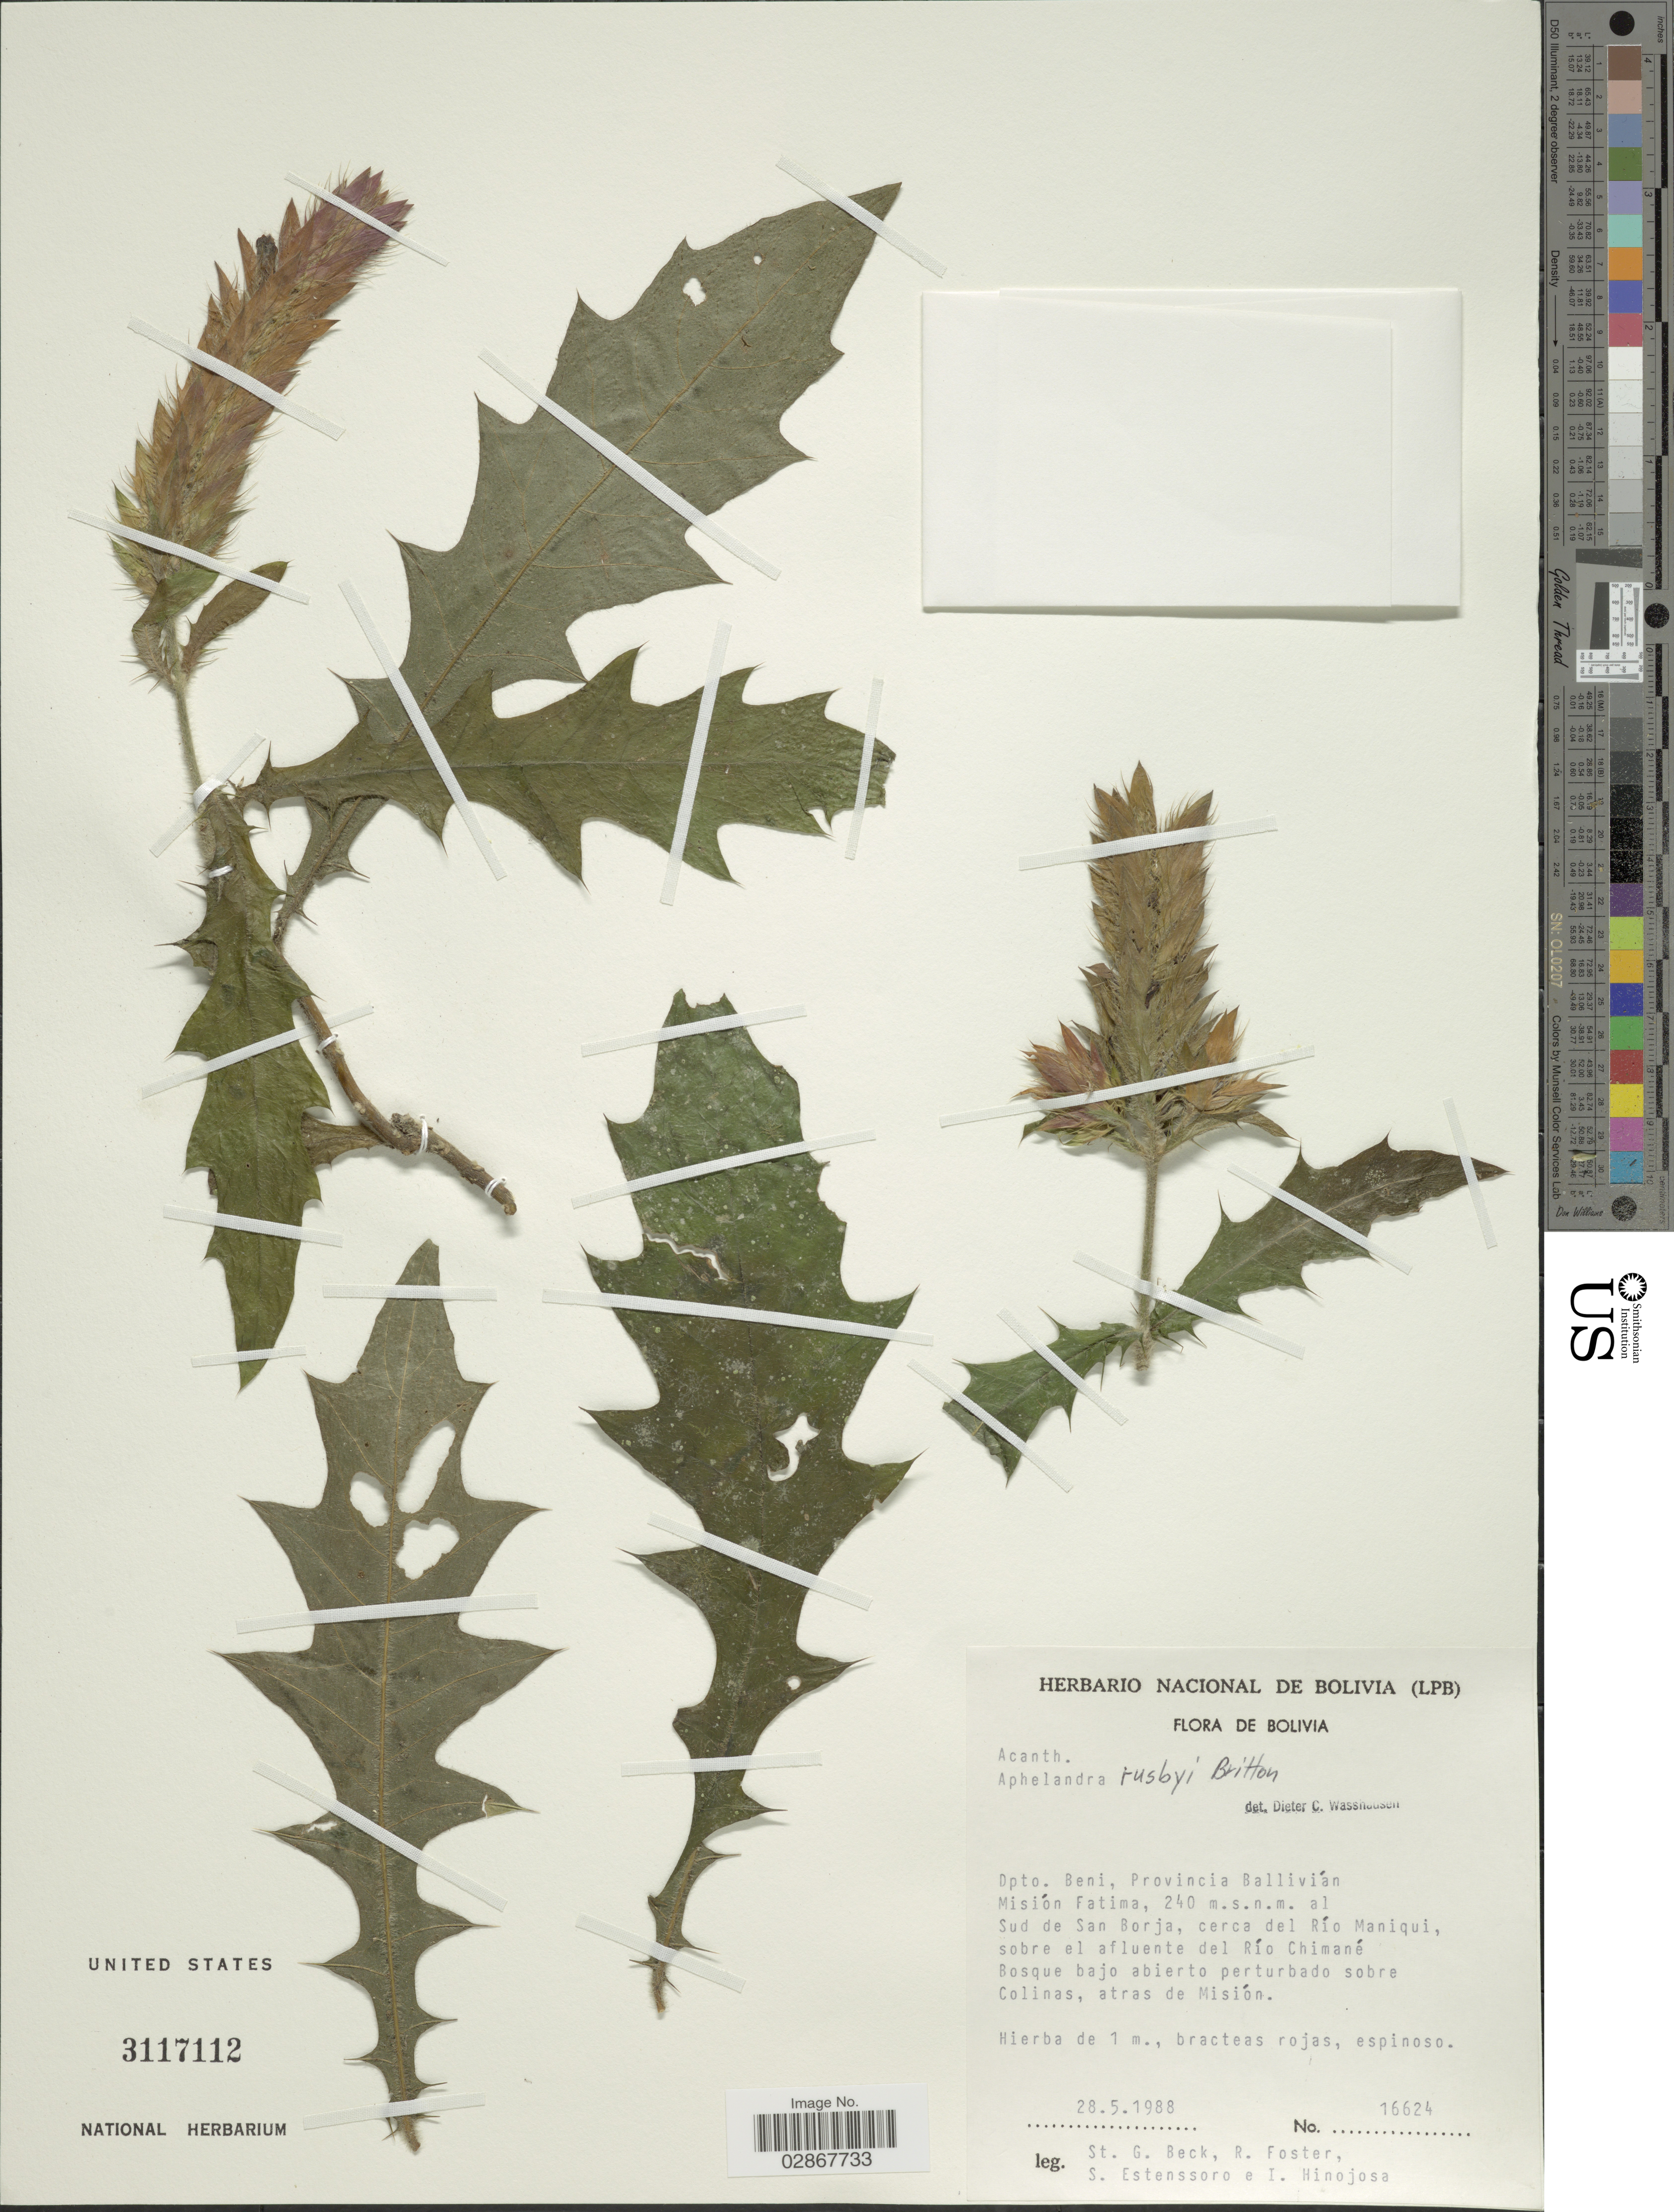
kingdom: Plantae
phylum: Tracheophyta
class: Magnoliopsida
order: Lamiales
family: Acanthaceae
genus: Aphelandra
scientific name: Aphelandra rusbyi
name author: Britton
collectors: S. G. Beck, R. Foster, S. Estenssoro & I. Hinojosa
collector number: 16624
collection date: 1988-05-28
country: Bolivia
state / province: Beni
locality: Dpto. Beni, Provincia Ballivián. Misión Fatima, Sud de San Borja, cerca del Río Maniqui, sobre el afluente del Río Chimané.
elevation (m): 240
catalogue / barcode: US 3117112